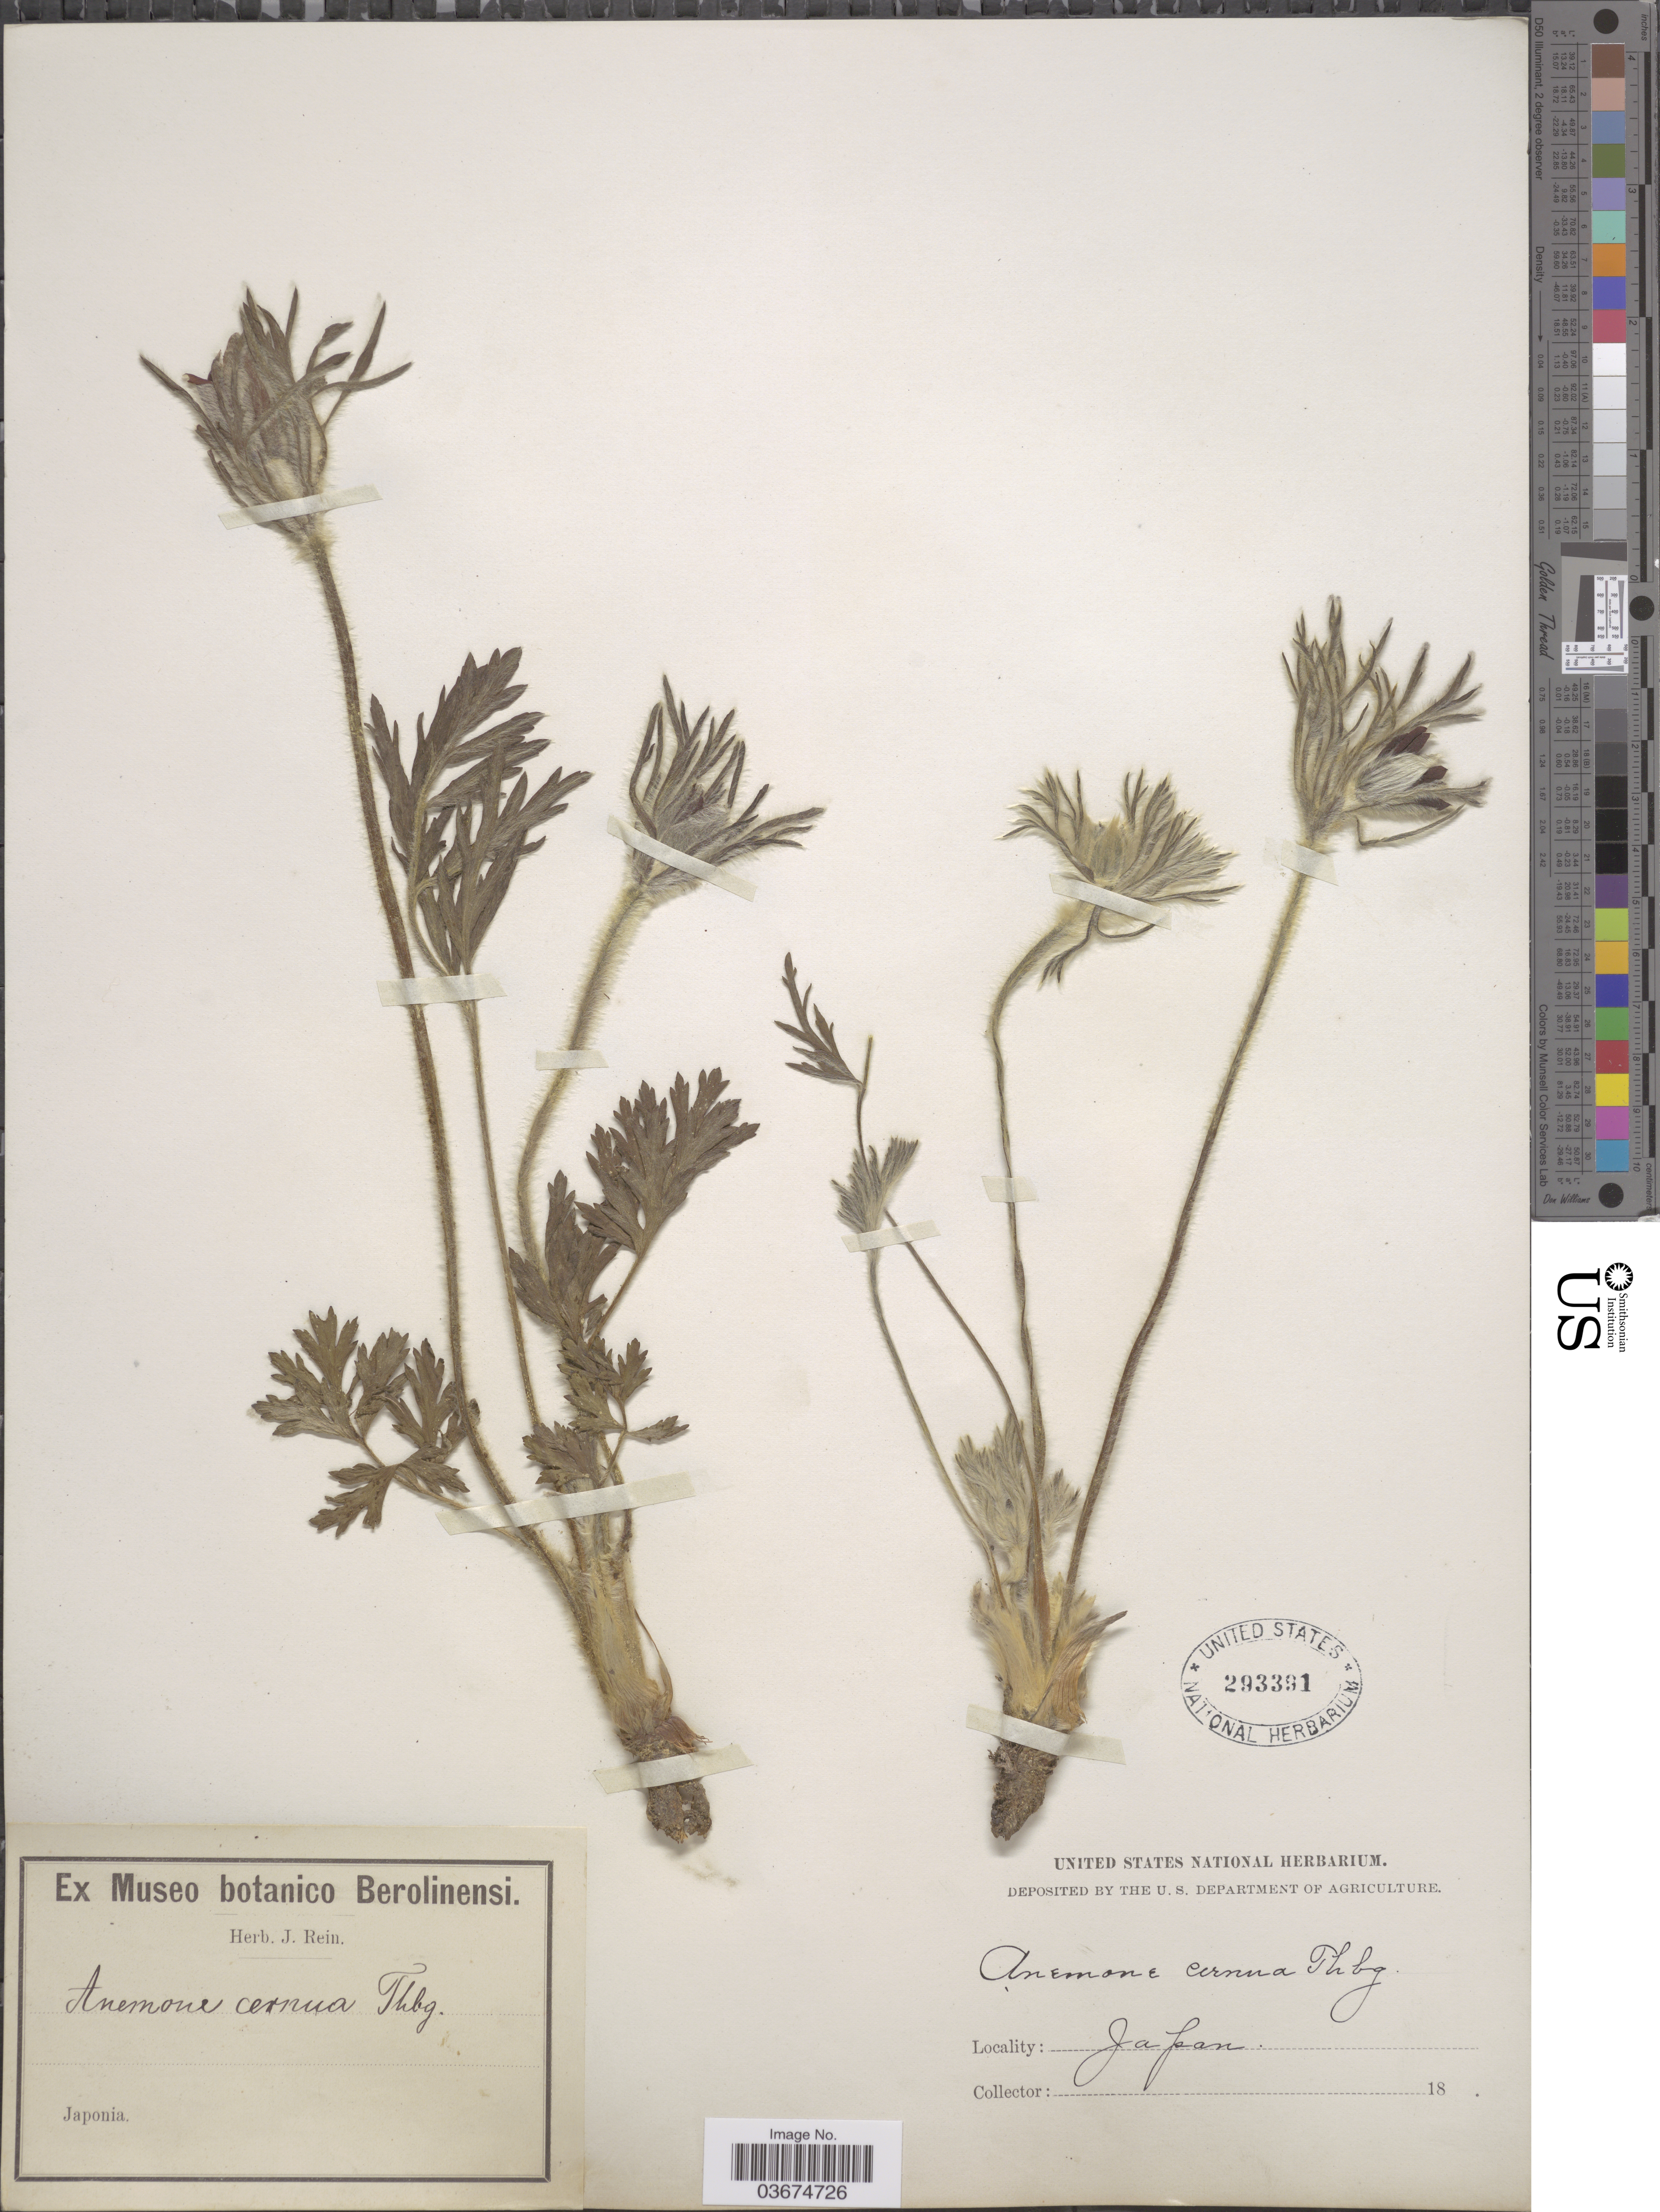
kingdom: Plantae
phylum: Tracheophyta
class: Magnoliopsida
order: Ranunculales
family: Ranunculaceae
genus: Pulsatilla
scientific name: Pulsatilla cernua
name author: (Thunb.) Bercht. & J. Presl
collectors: ex herb. J. Rein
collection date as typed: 18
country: Japan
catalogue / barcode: US 293391